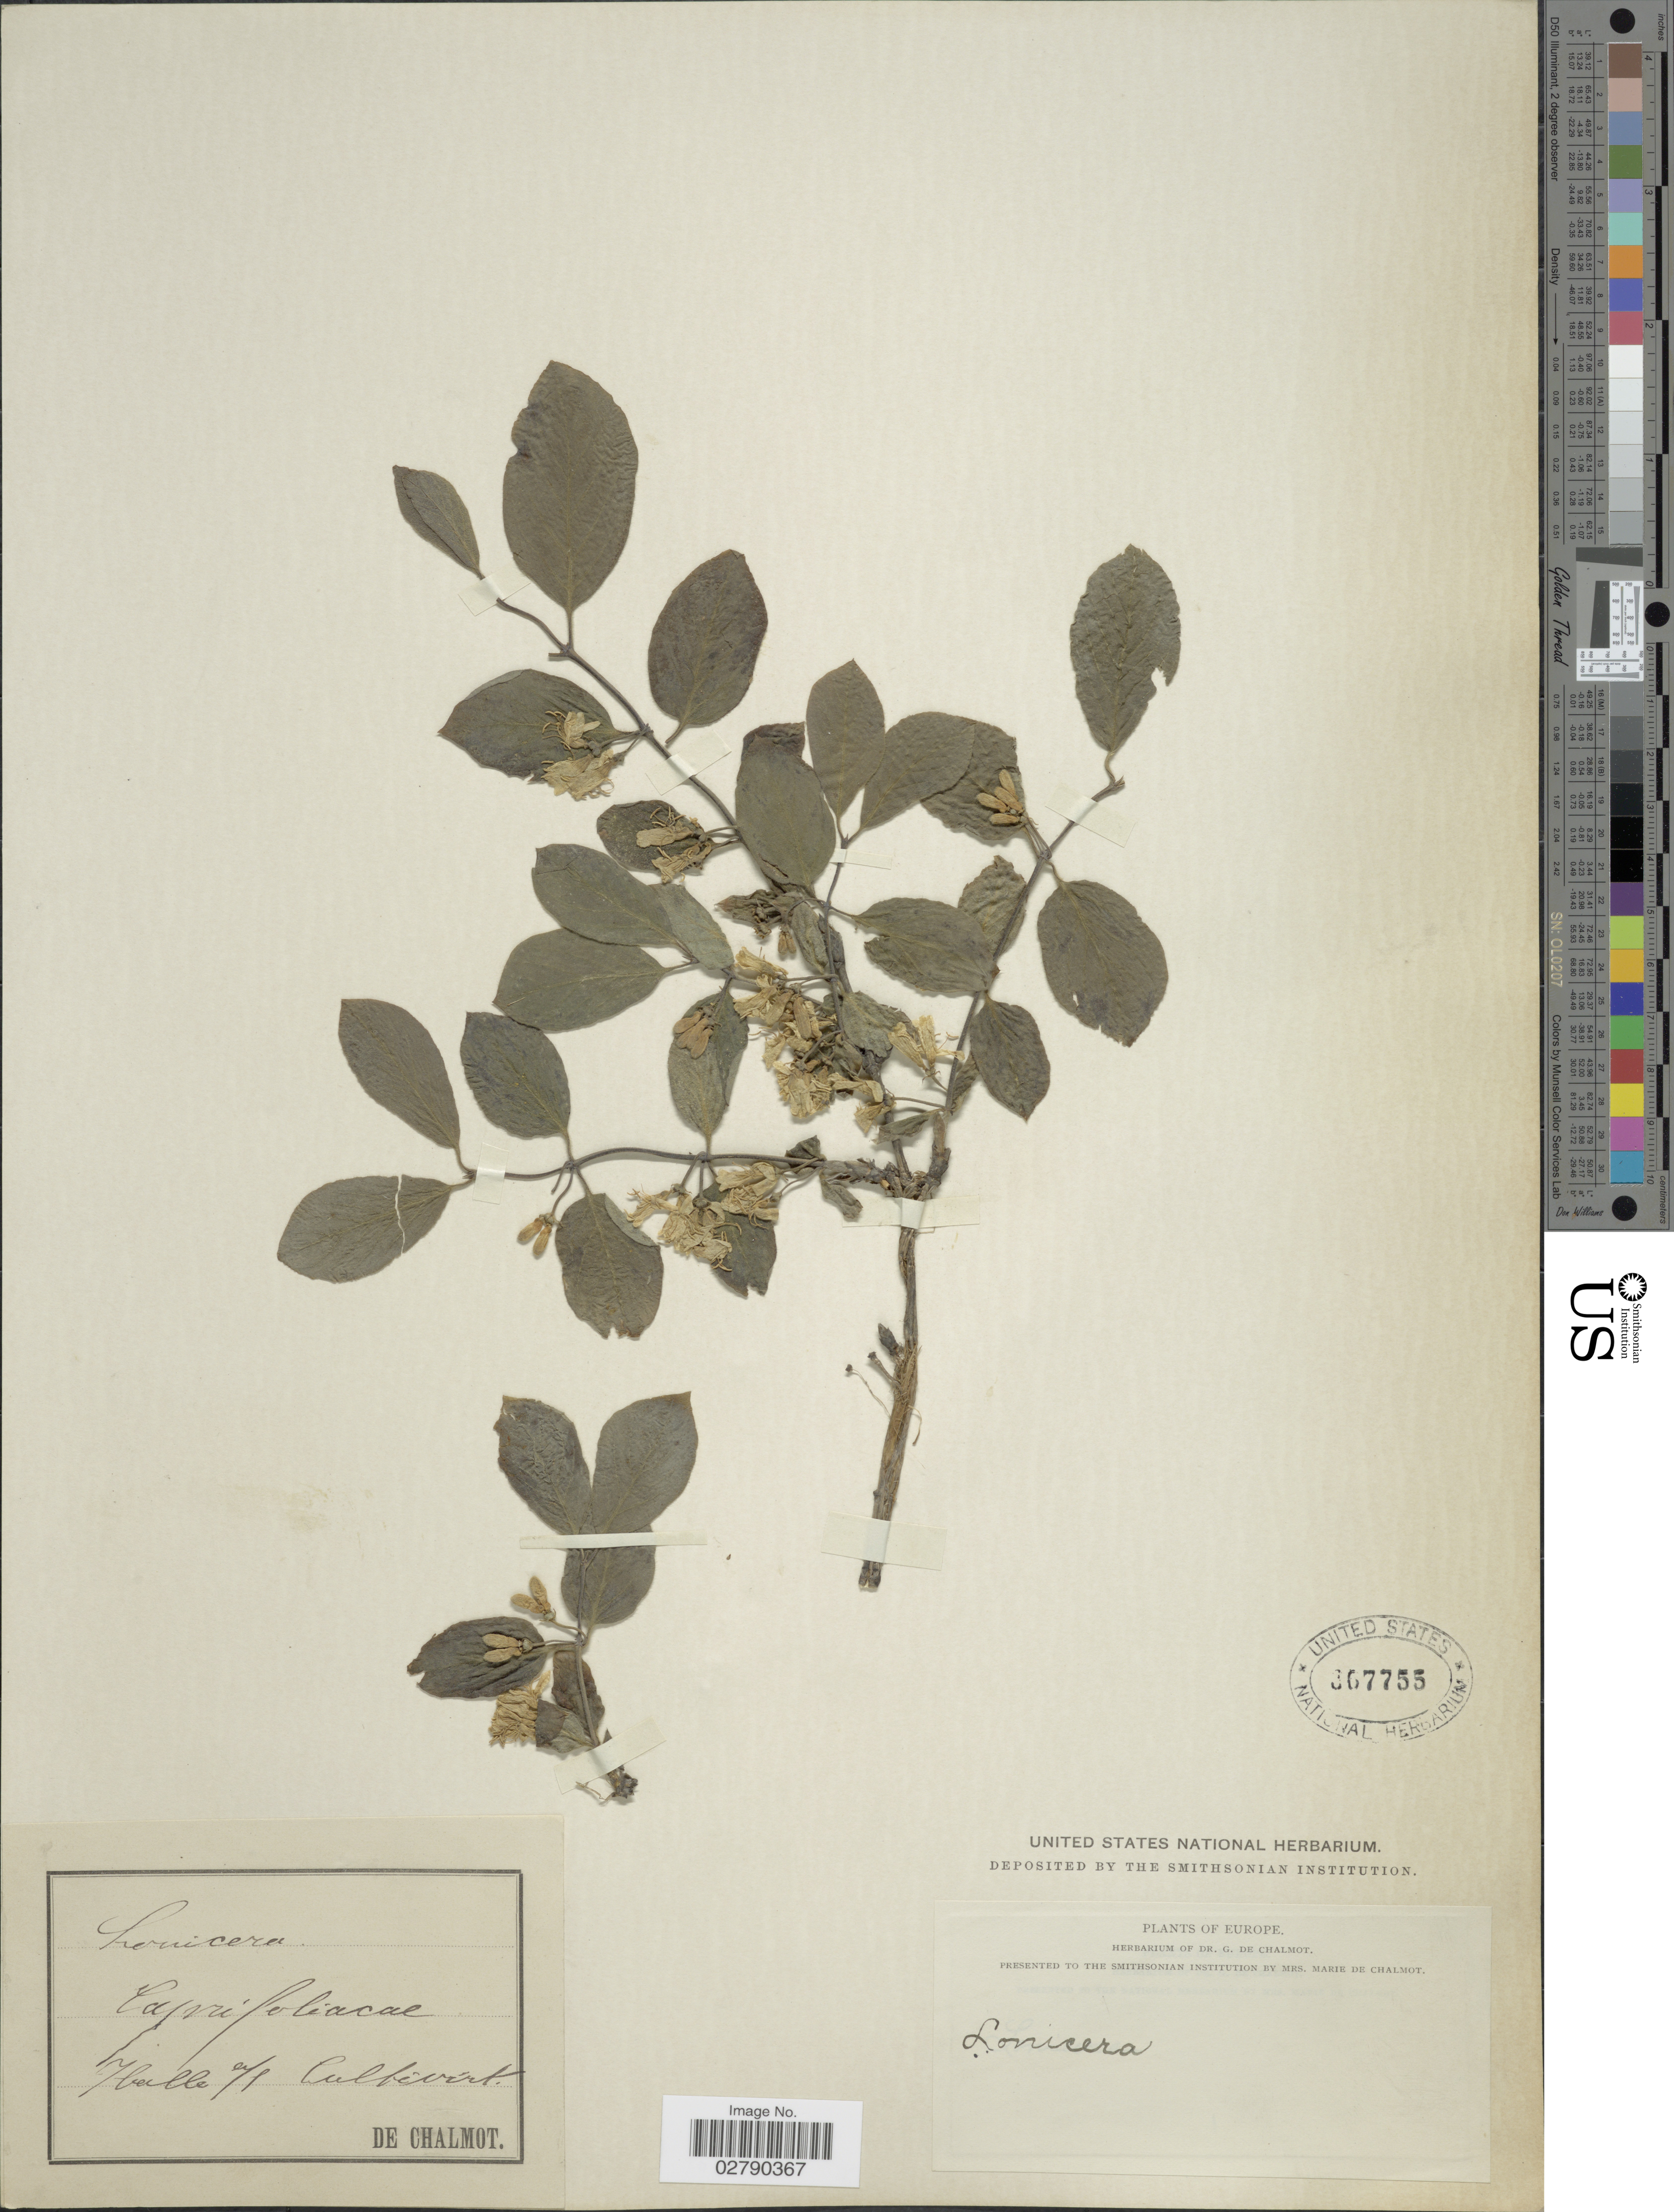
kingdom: Plantae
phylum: Tracheophyta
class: Magnoliopsida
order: Dipsacales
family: Caprifoliaceae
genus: Lonicera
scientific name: Lonicera sp.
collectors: G. de Chalmot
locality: Europe. Iballe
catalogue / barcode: US 367755